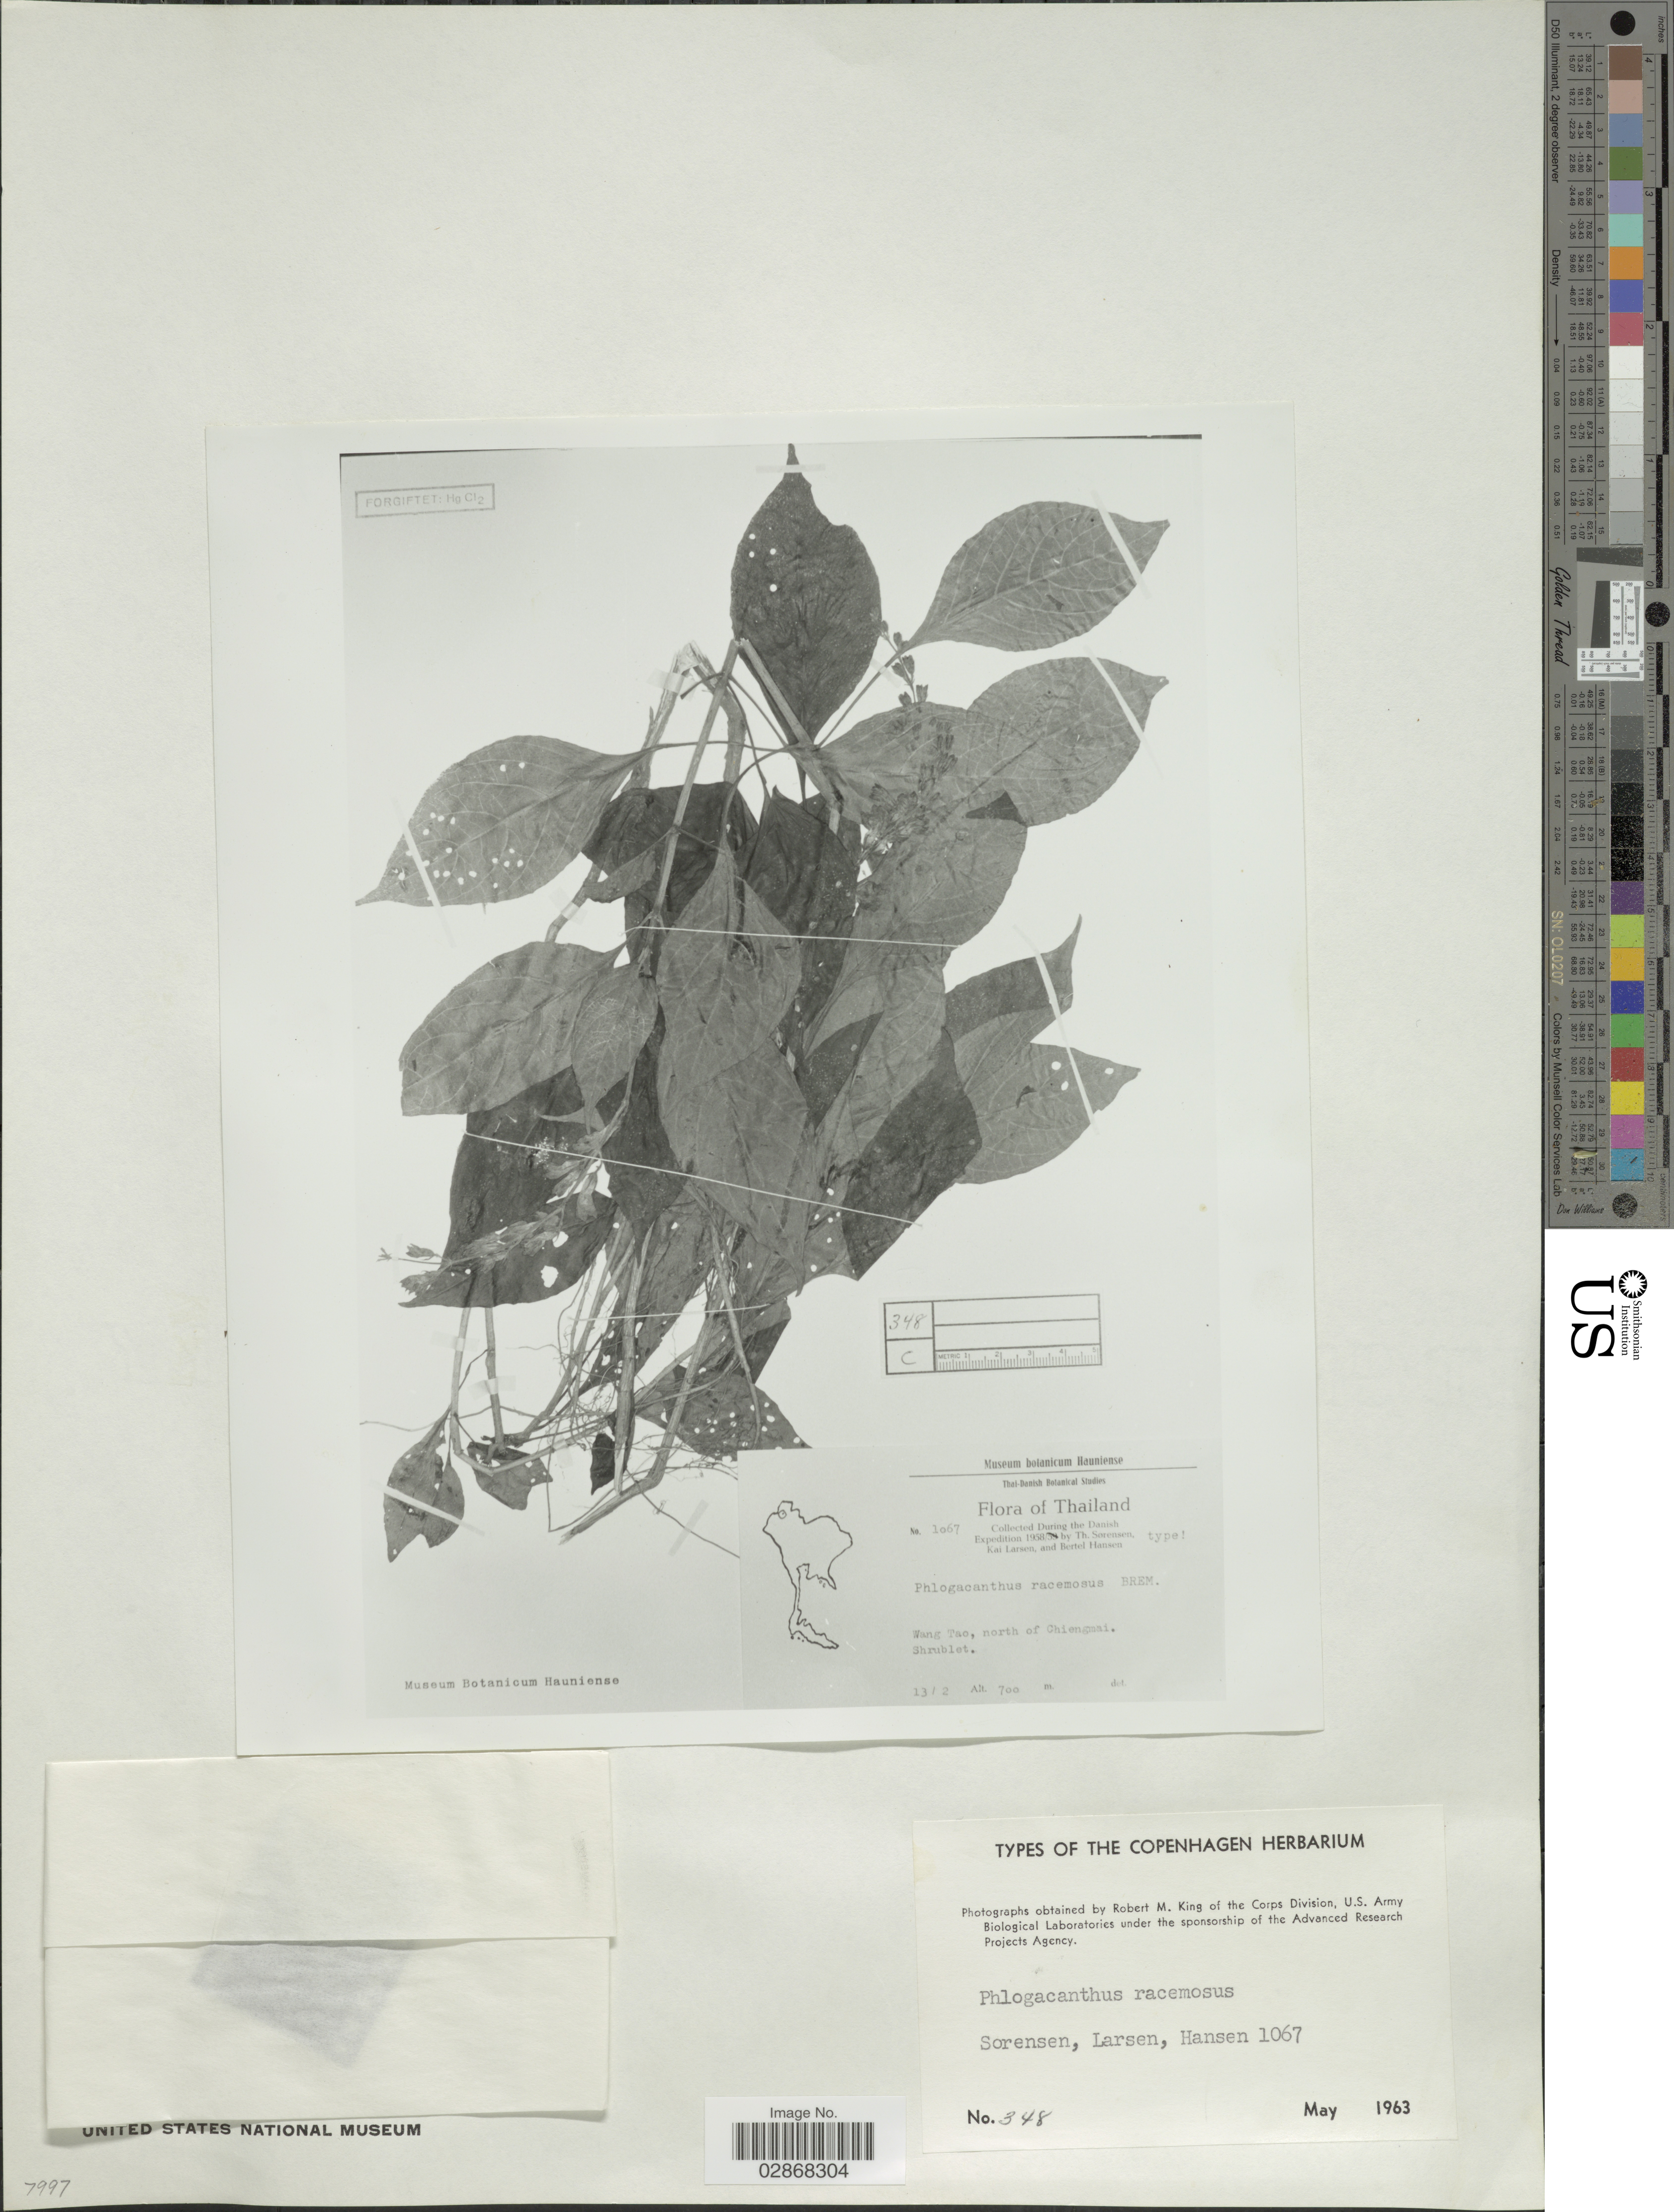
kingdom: Plantae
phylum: Tracheophyta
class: Magnoliopsida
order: Lamiales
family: Acanthaceae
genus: Phlogacanthus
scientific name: Phlogacanthus racemosus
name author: Brem.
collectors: T. Sorensen, K. Larsen & B. Hansen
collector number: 1067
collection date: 1958-02-13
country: Thailand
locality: Wang Tao. North of Chiengmai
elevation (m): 700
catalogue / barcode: US 2868304